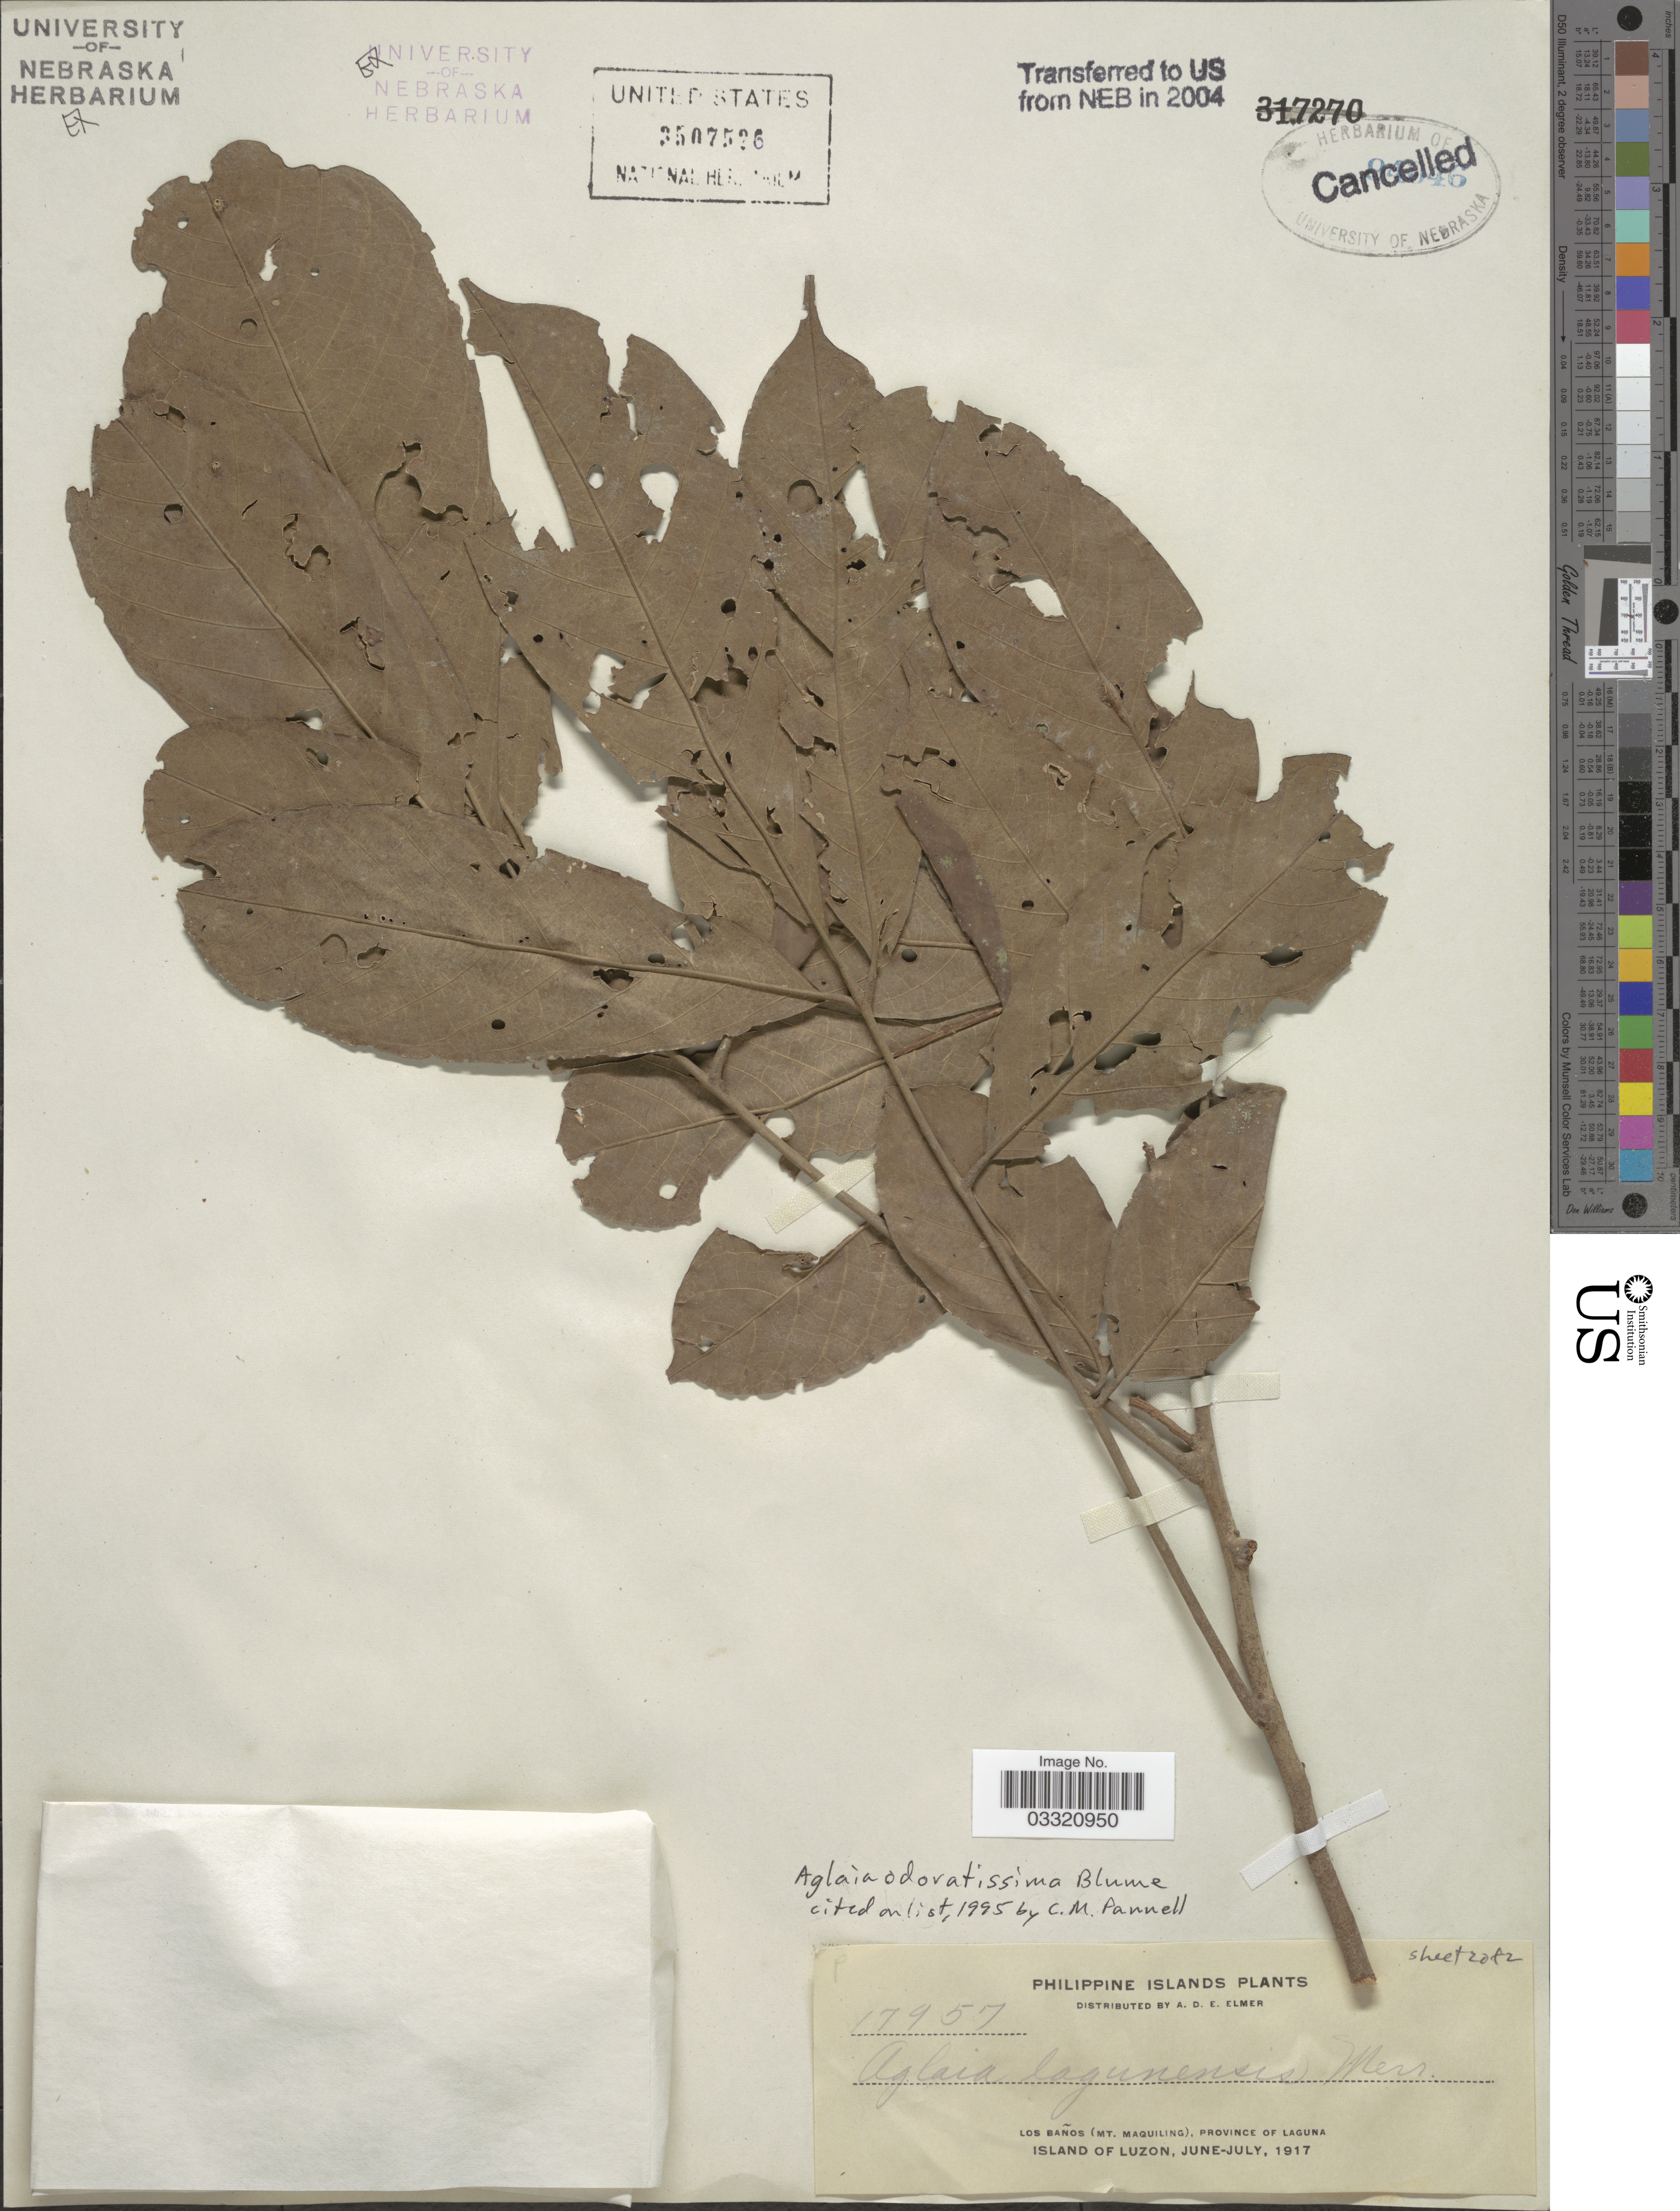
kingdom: Plantae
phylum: Tracheophyta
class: Magnoliopsida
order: Sapindales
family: Meliaceae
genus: Aglaia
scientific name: Aglaia odoratissima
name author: Blume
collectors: A. D. E. Elmer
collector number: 17957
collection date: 1917-06/1917-07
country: Philippines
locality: Philippine Islands. Los Baños (Mt. Maquiling), Province of Laguna. Island of Luzon.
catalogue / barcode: US 3507526